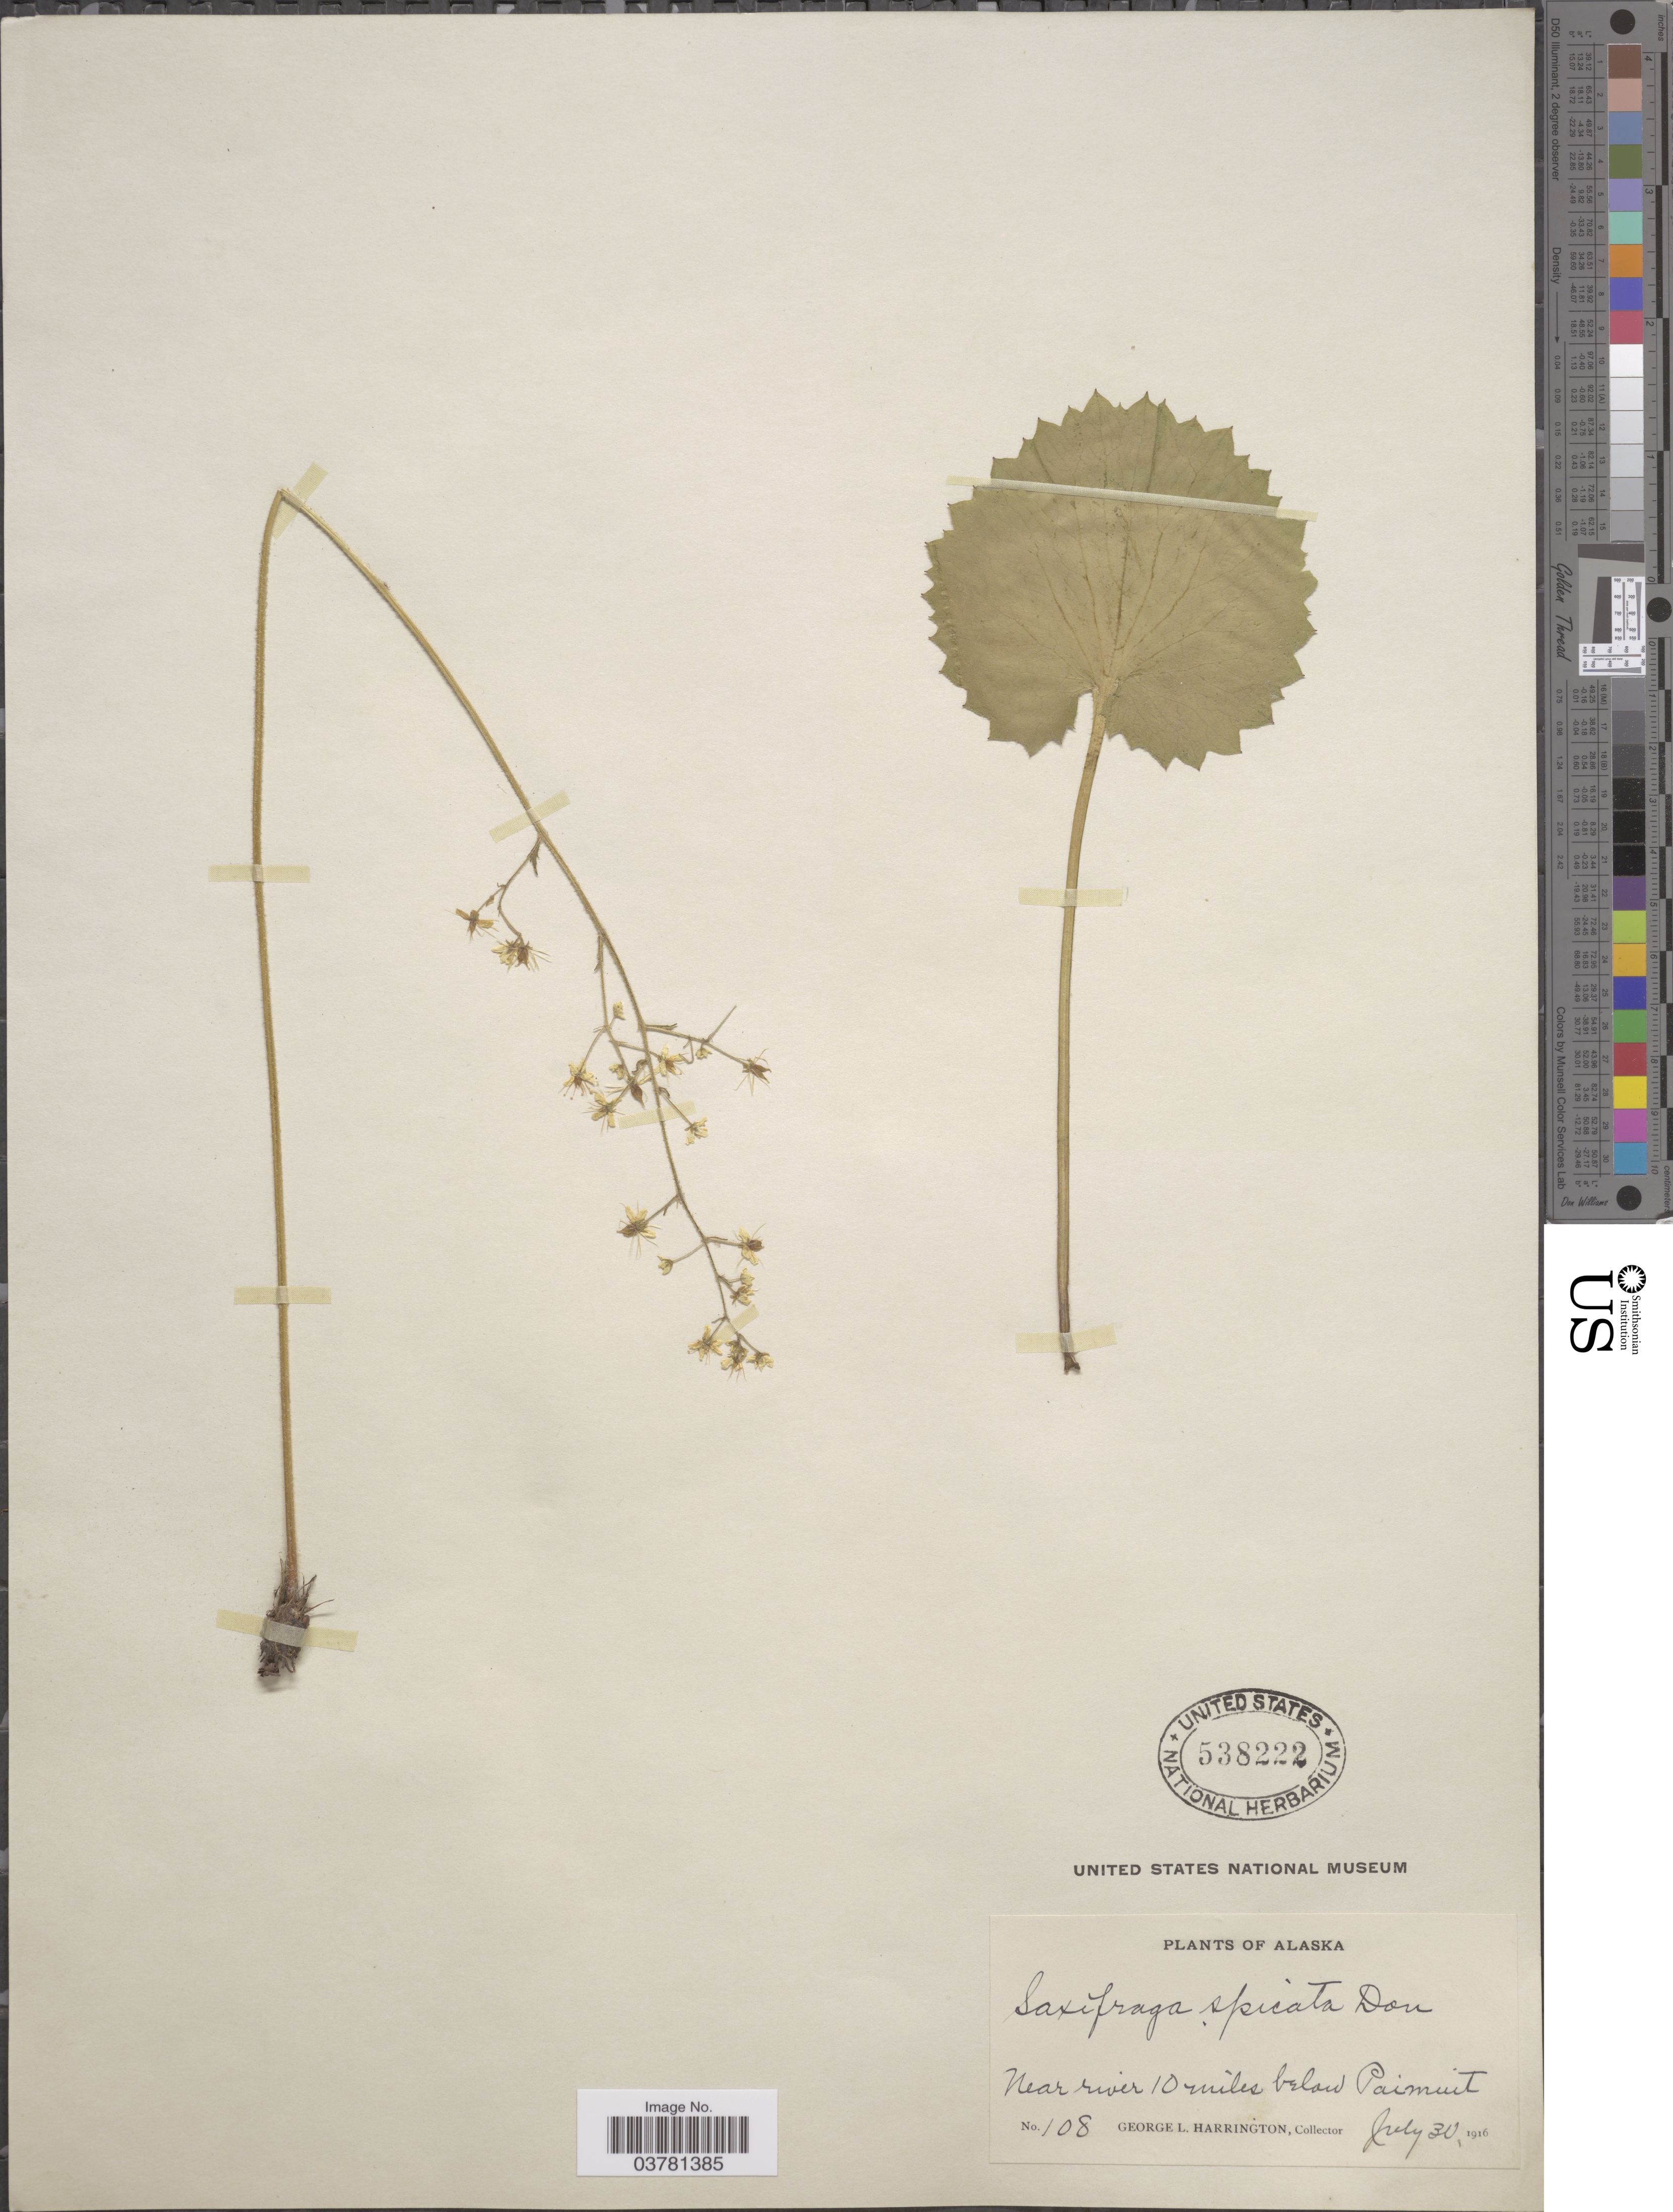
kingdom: Plantae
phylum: Tracheophyta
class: Magnoliopsida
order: Saxifragales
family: Saxifragaceae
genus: Micranthes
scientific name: Micranthes spicata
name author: (D. Don) Small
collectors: G. Harrington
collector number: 108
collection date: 1916-07-30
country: United States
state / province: Alaska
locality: Near river 10 miles below Paimiut.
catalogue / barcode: US 538222